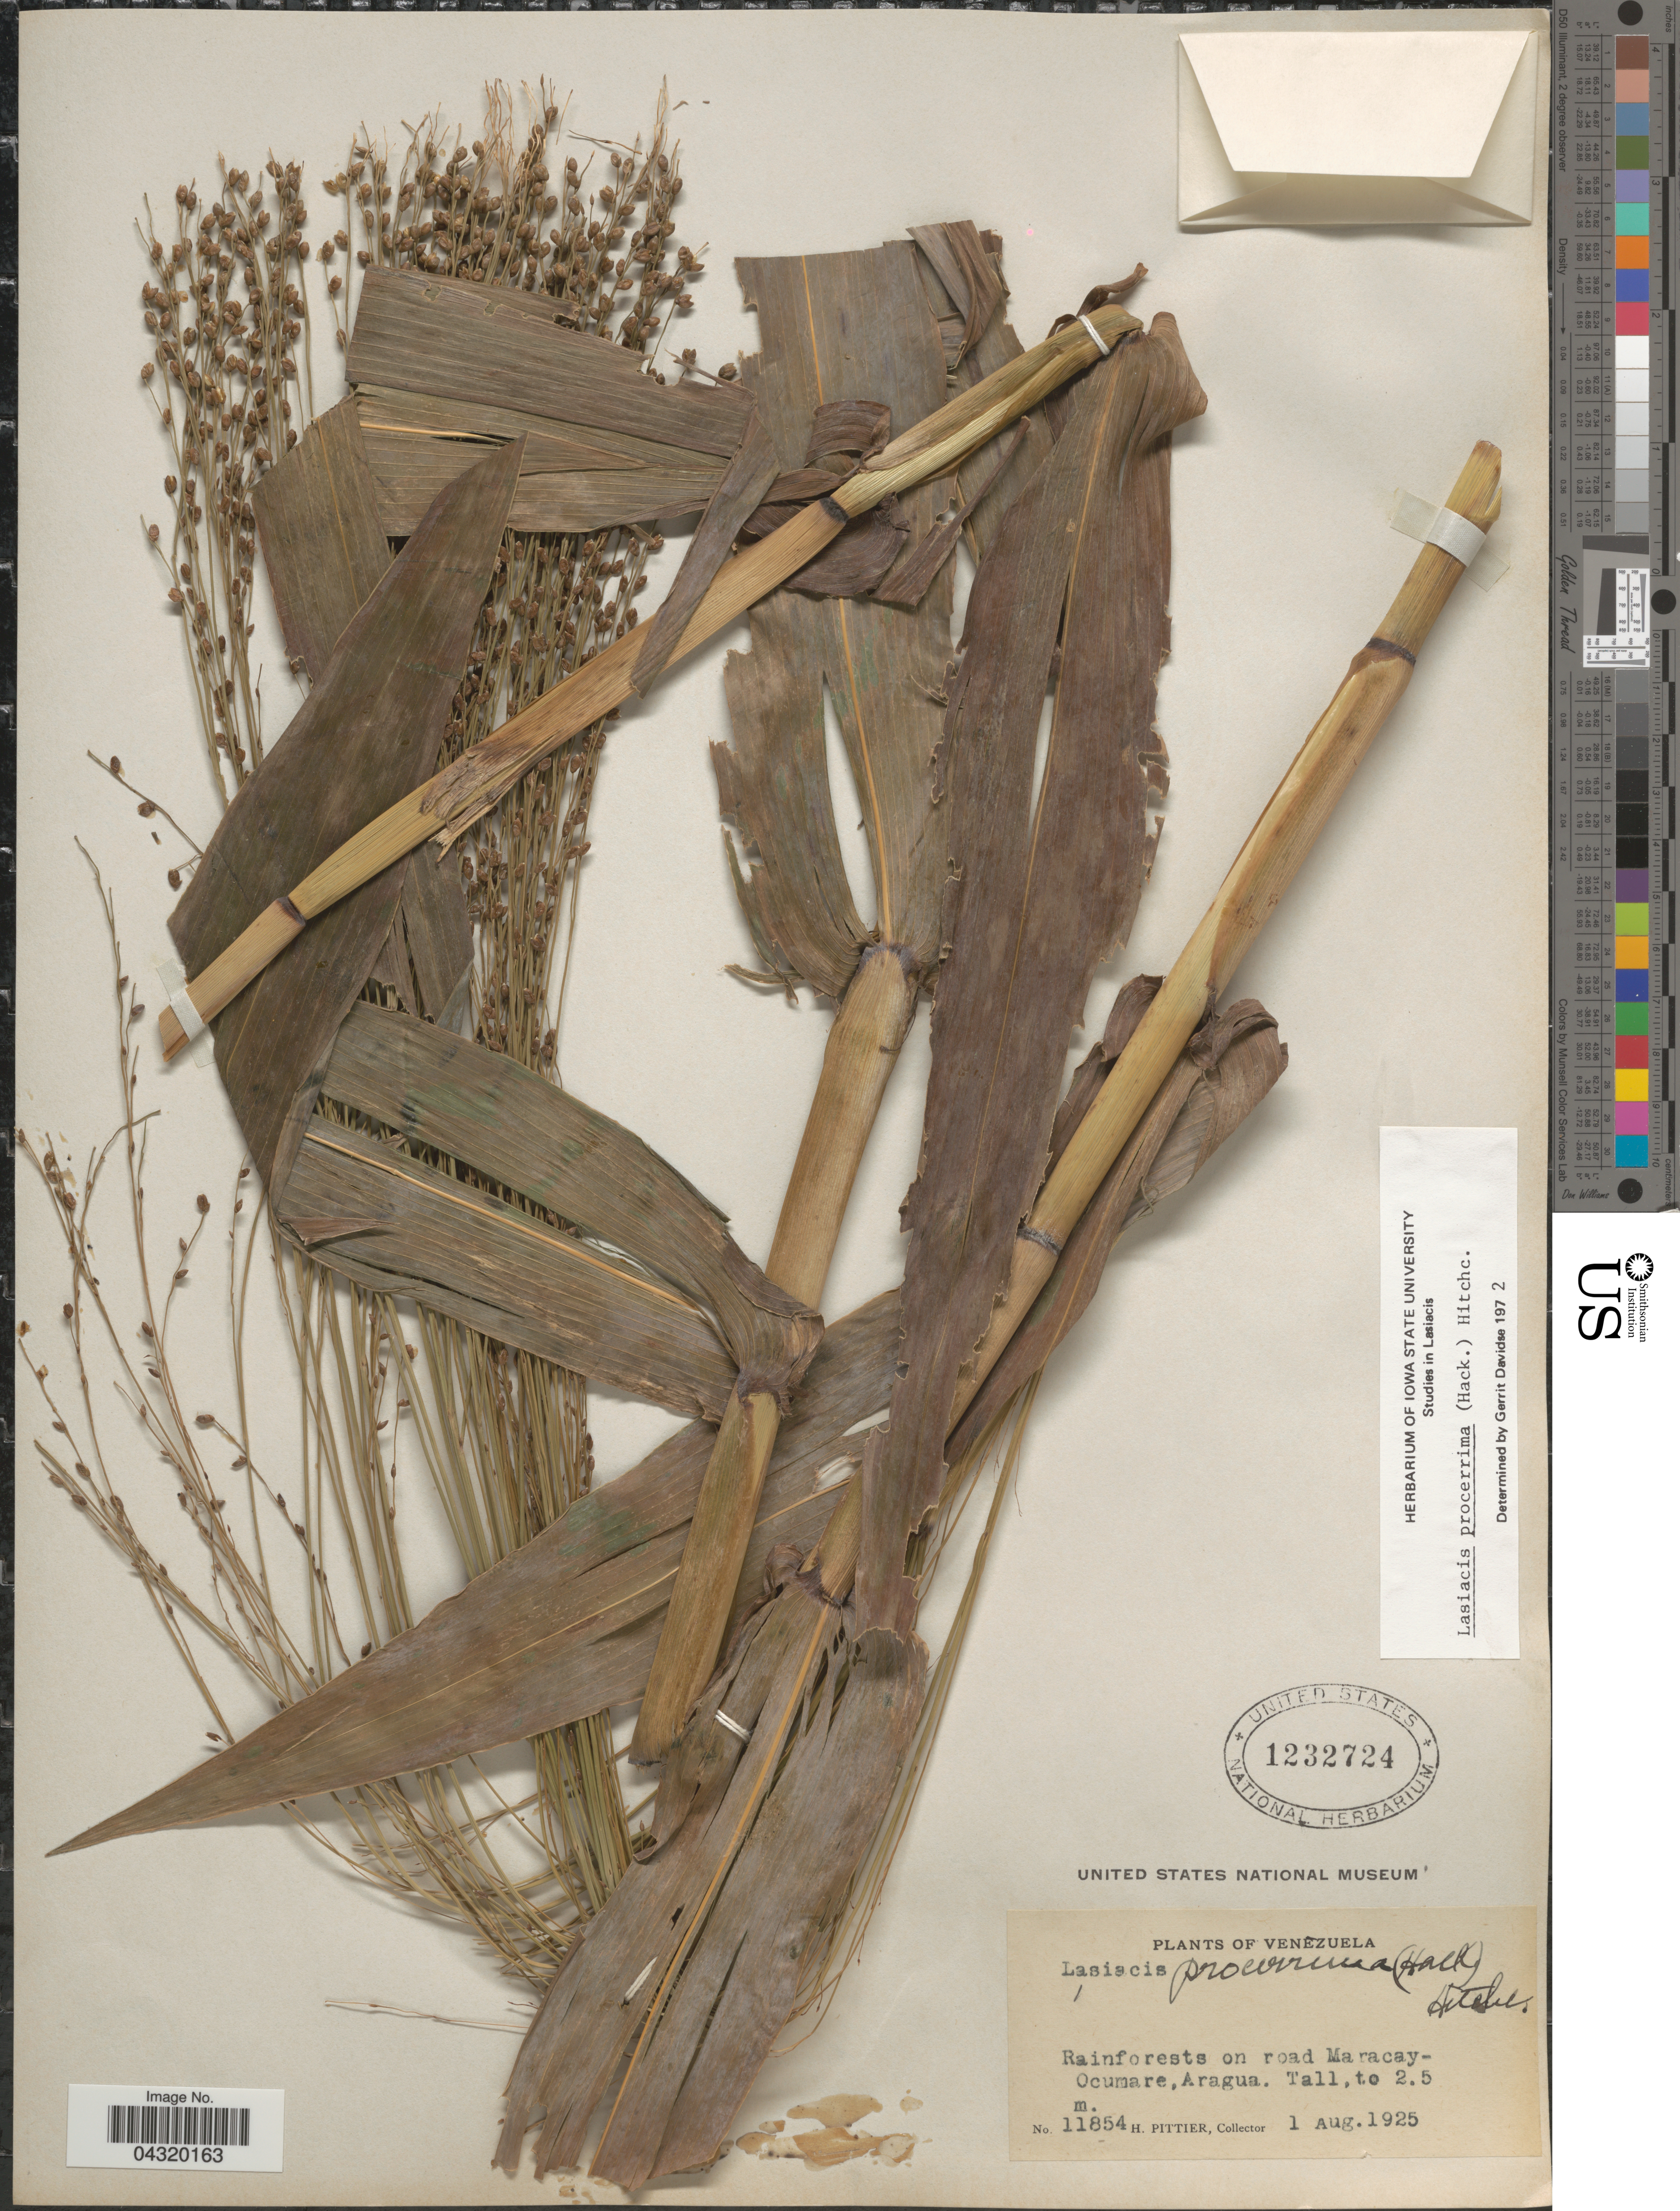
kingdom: Plantae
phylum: Tracheophyta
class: Liliopsida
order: Poales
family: Poaceae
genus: Lasiacis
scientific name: Lasiacis procerrima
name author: (Hack.) Hitchc.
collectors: H. F. Pittier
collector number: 11854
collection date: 1925-08-01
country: Venezuela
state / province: Aragua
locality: Rainforests on road Maracay-Ocumare.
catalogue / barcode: US 1232724